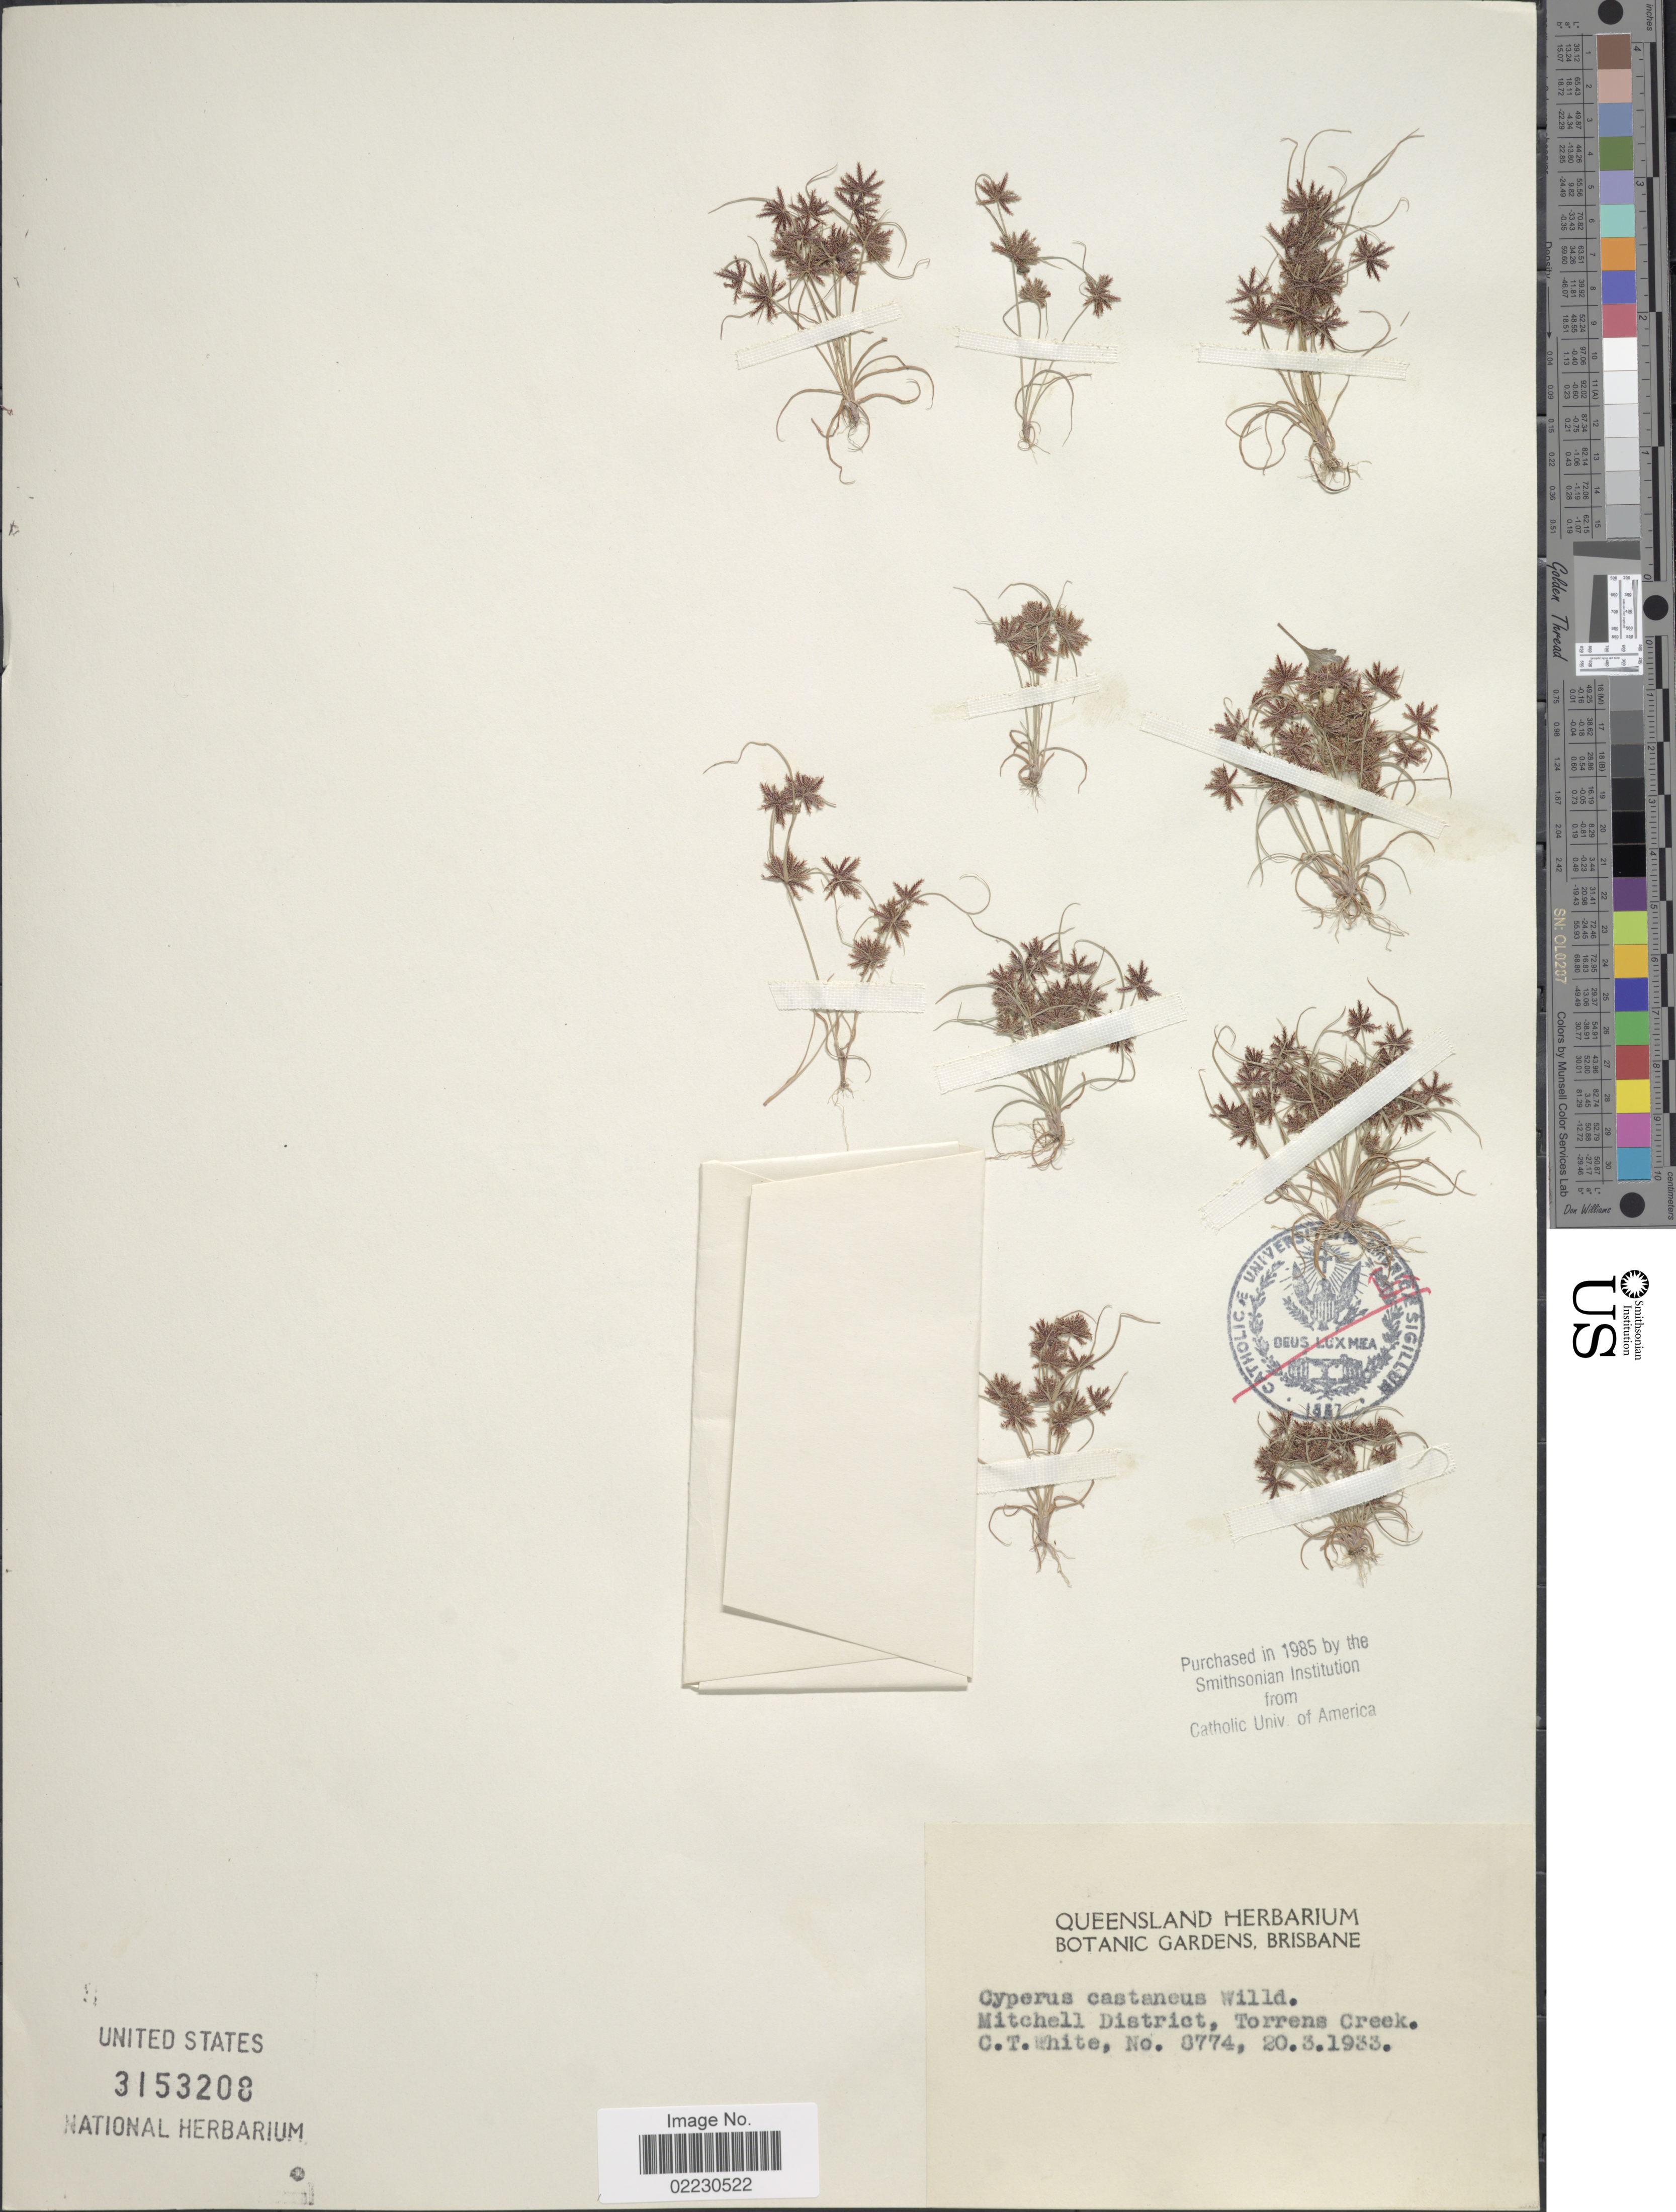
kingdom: Plantae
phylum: Tracheophyta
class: Liliopsida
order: Poales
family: Cyperaceae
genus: Cyperus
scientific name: Cyperus castaneus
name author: Willd.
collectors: C. T. White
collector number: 8774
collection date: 1933-03-20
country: Australia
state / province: Queensland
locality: Mitchell District, Torrens Creek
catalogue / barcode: US 3153208